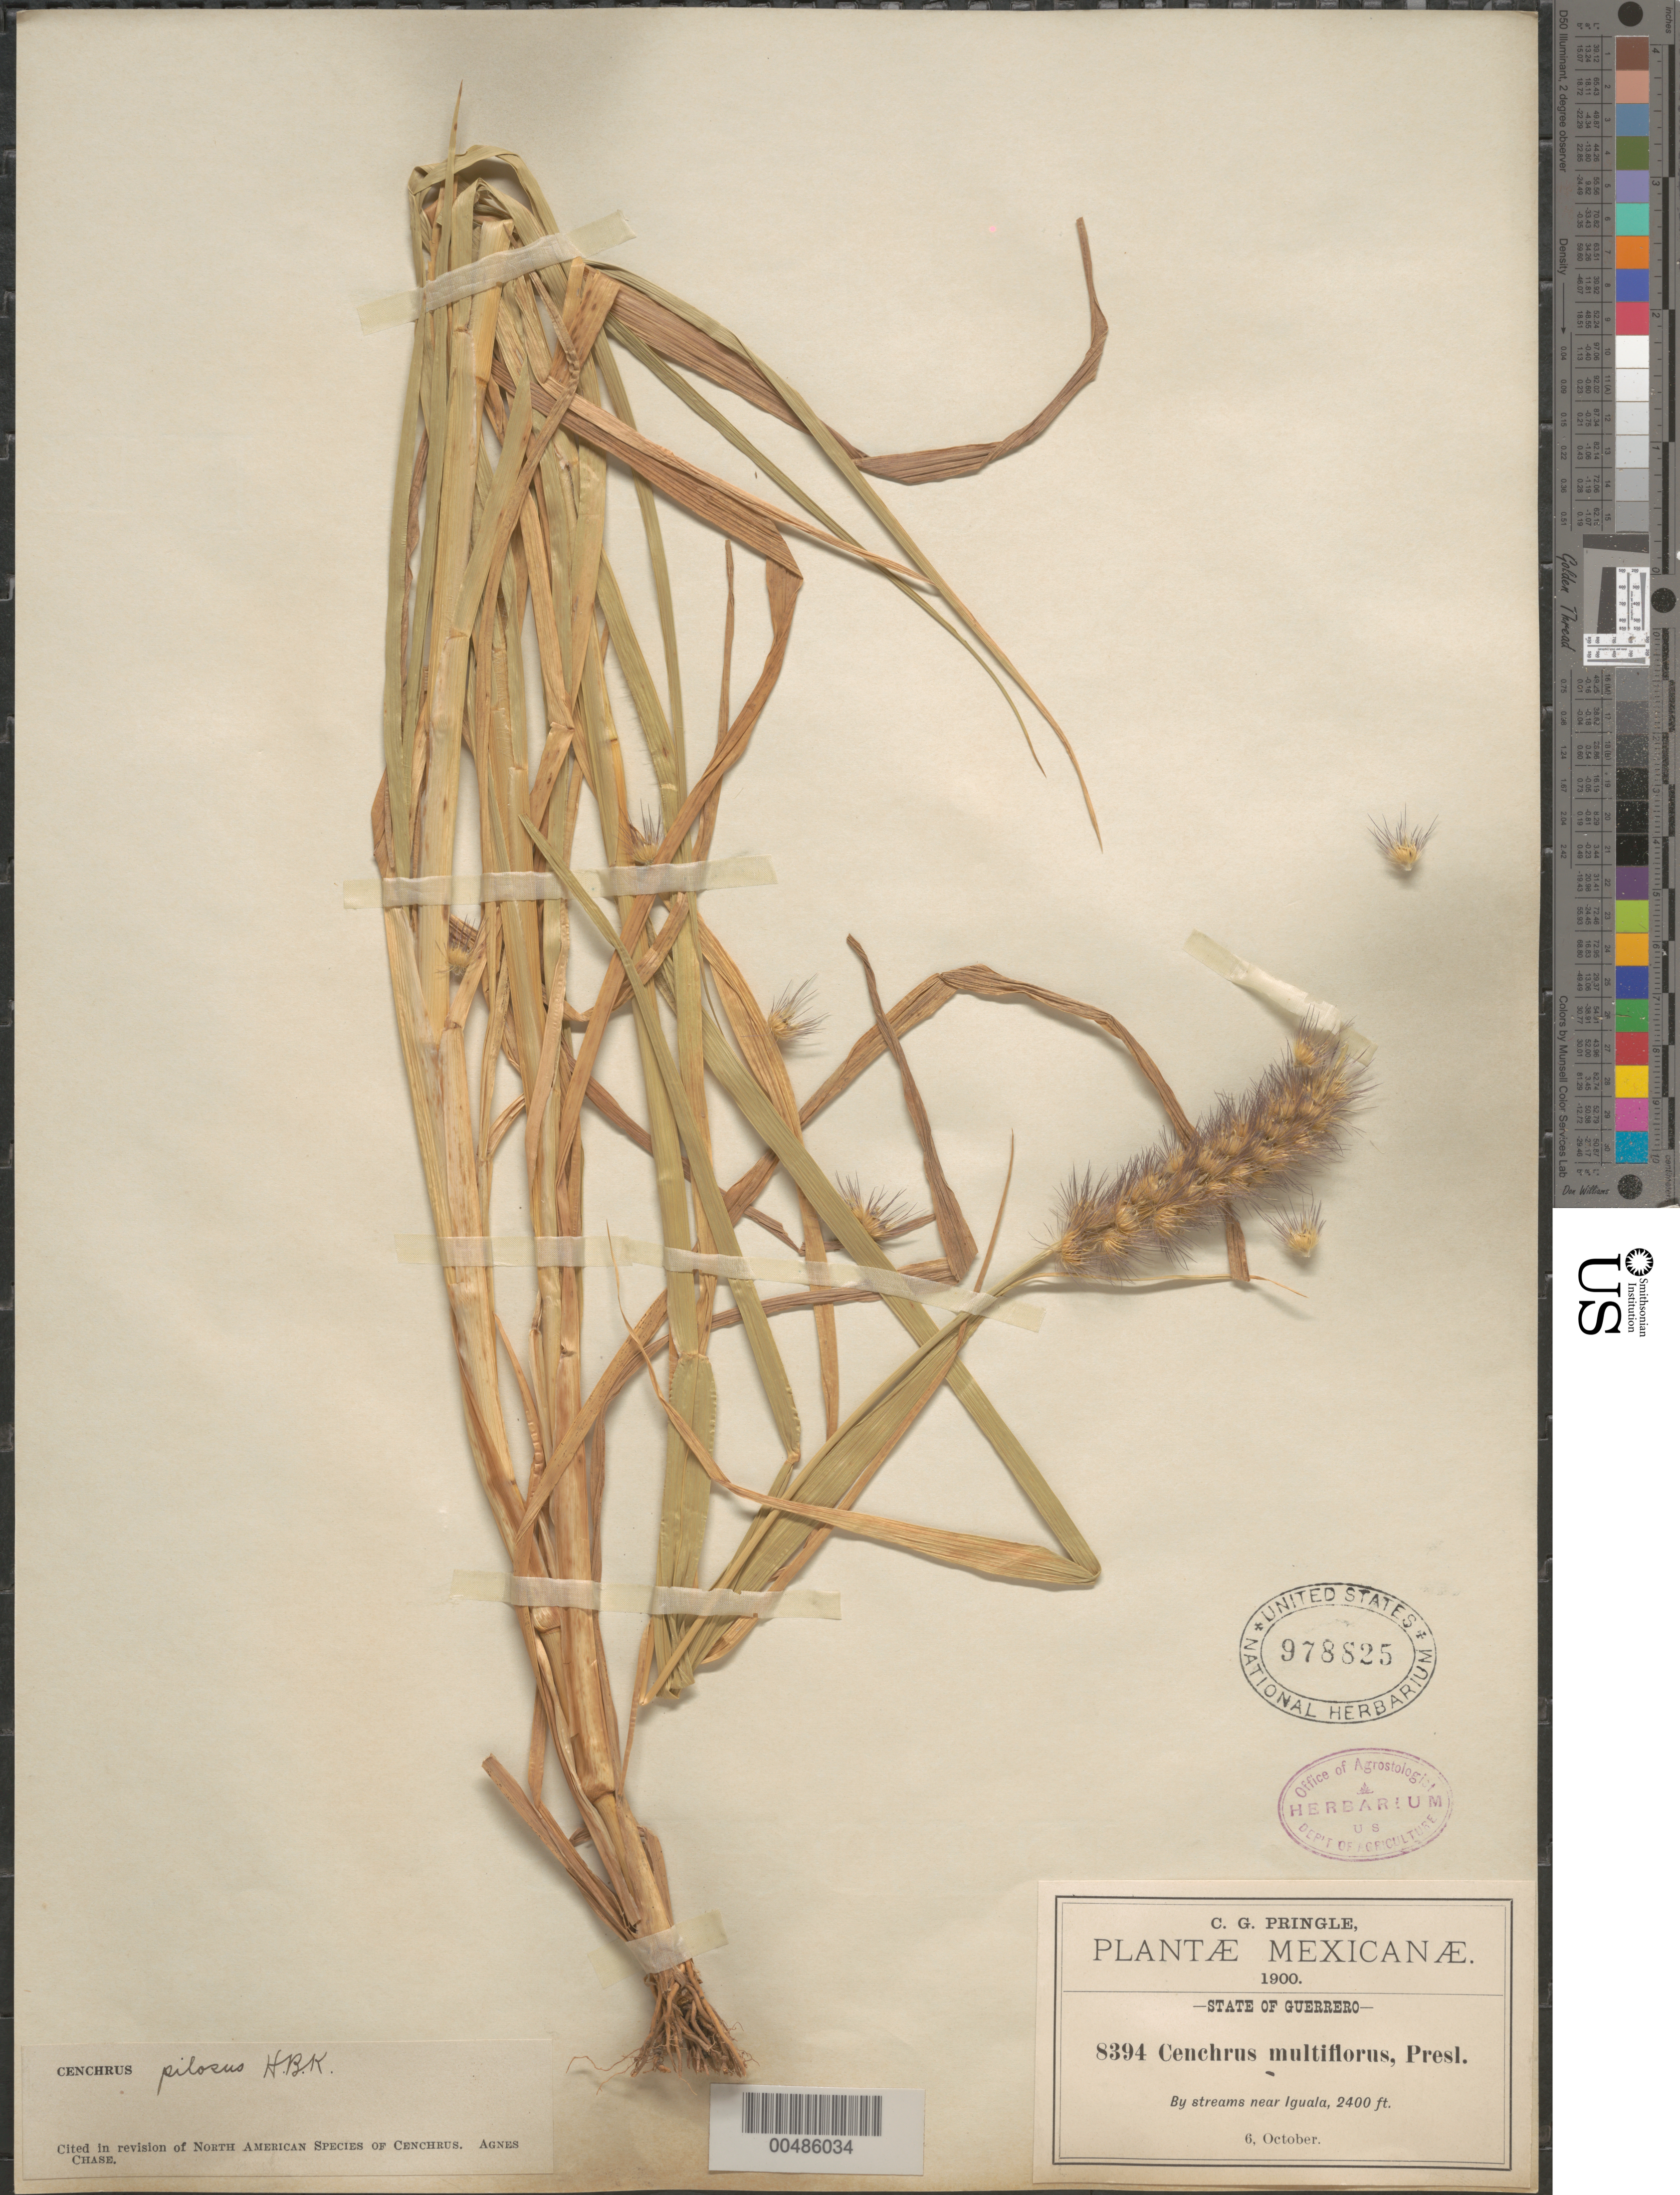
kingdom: Plantae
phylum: Tracheophyta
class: Liliopsida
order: Poales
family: Poaceae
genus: Cenchrus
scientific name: Cenchrus pilosus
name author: Kunth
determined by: Chase, [M.] Agnes, (US)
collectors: C. G. Pringle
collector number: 8394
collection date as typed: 6 Oct 1900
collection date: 1900-10-06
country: Mexico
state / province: Guerrero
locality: By streams near Iguala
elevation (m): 732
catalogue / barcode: US 978825